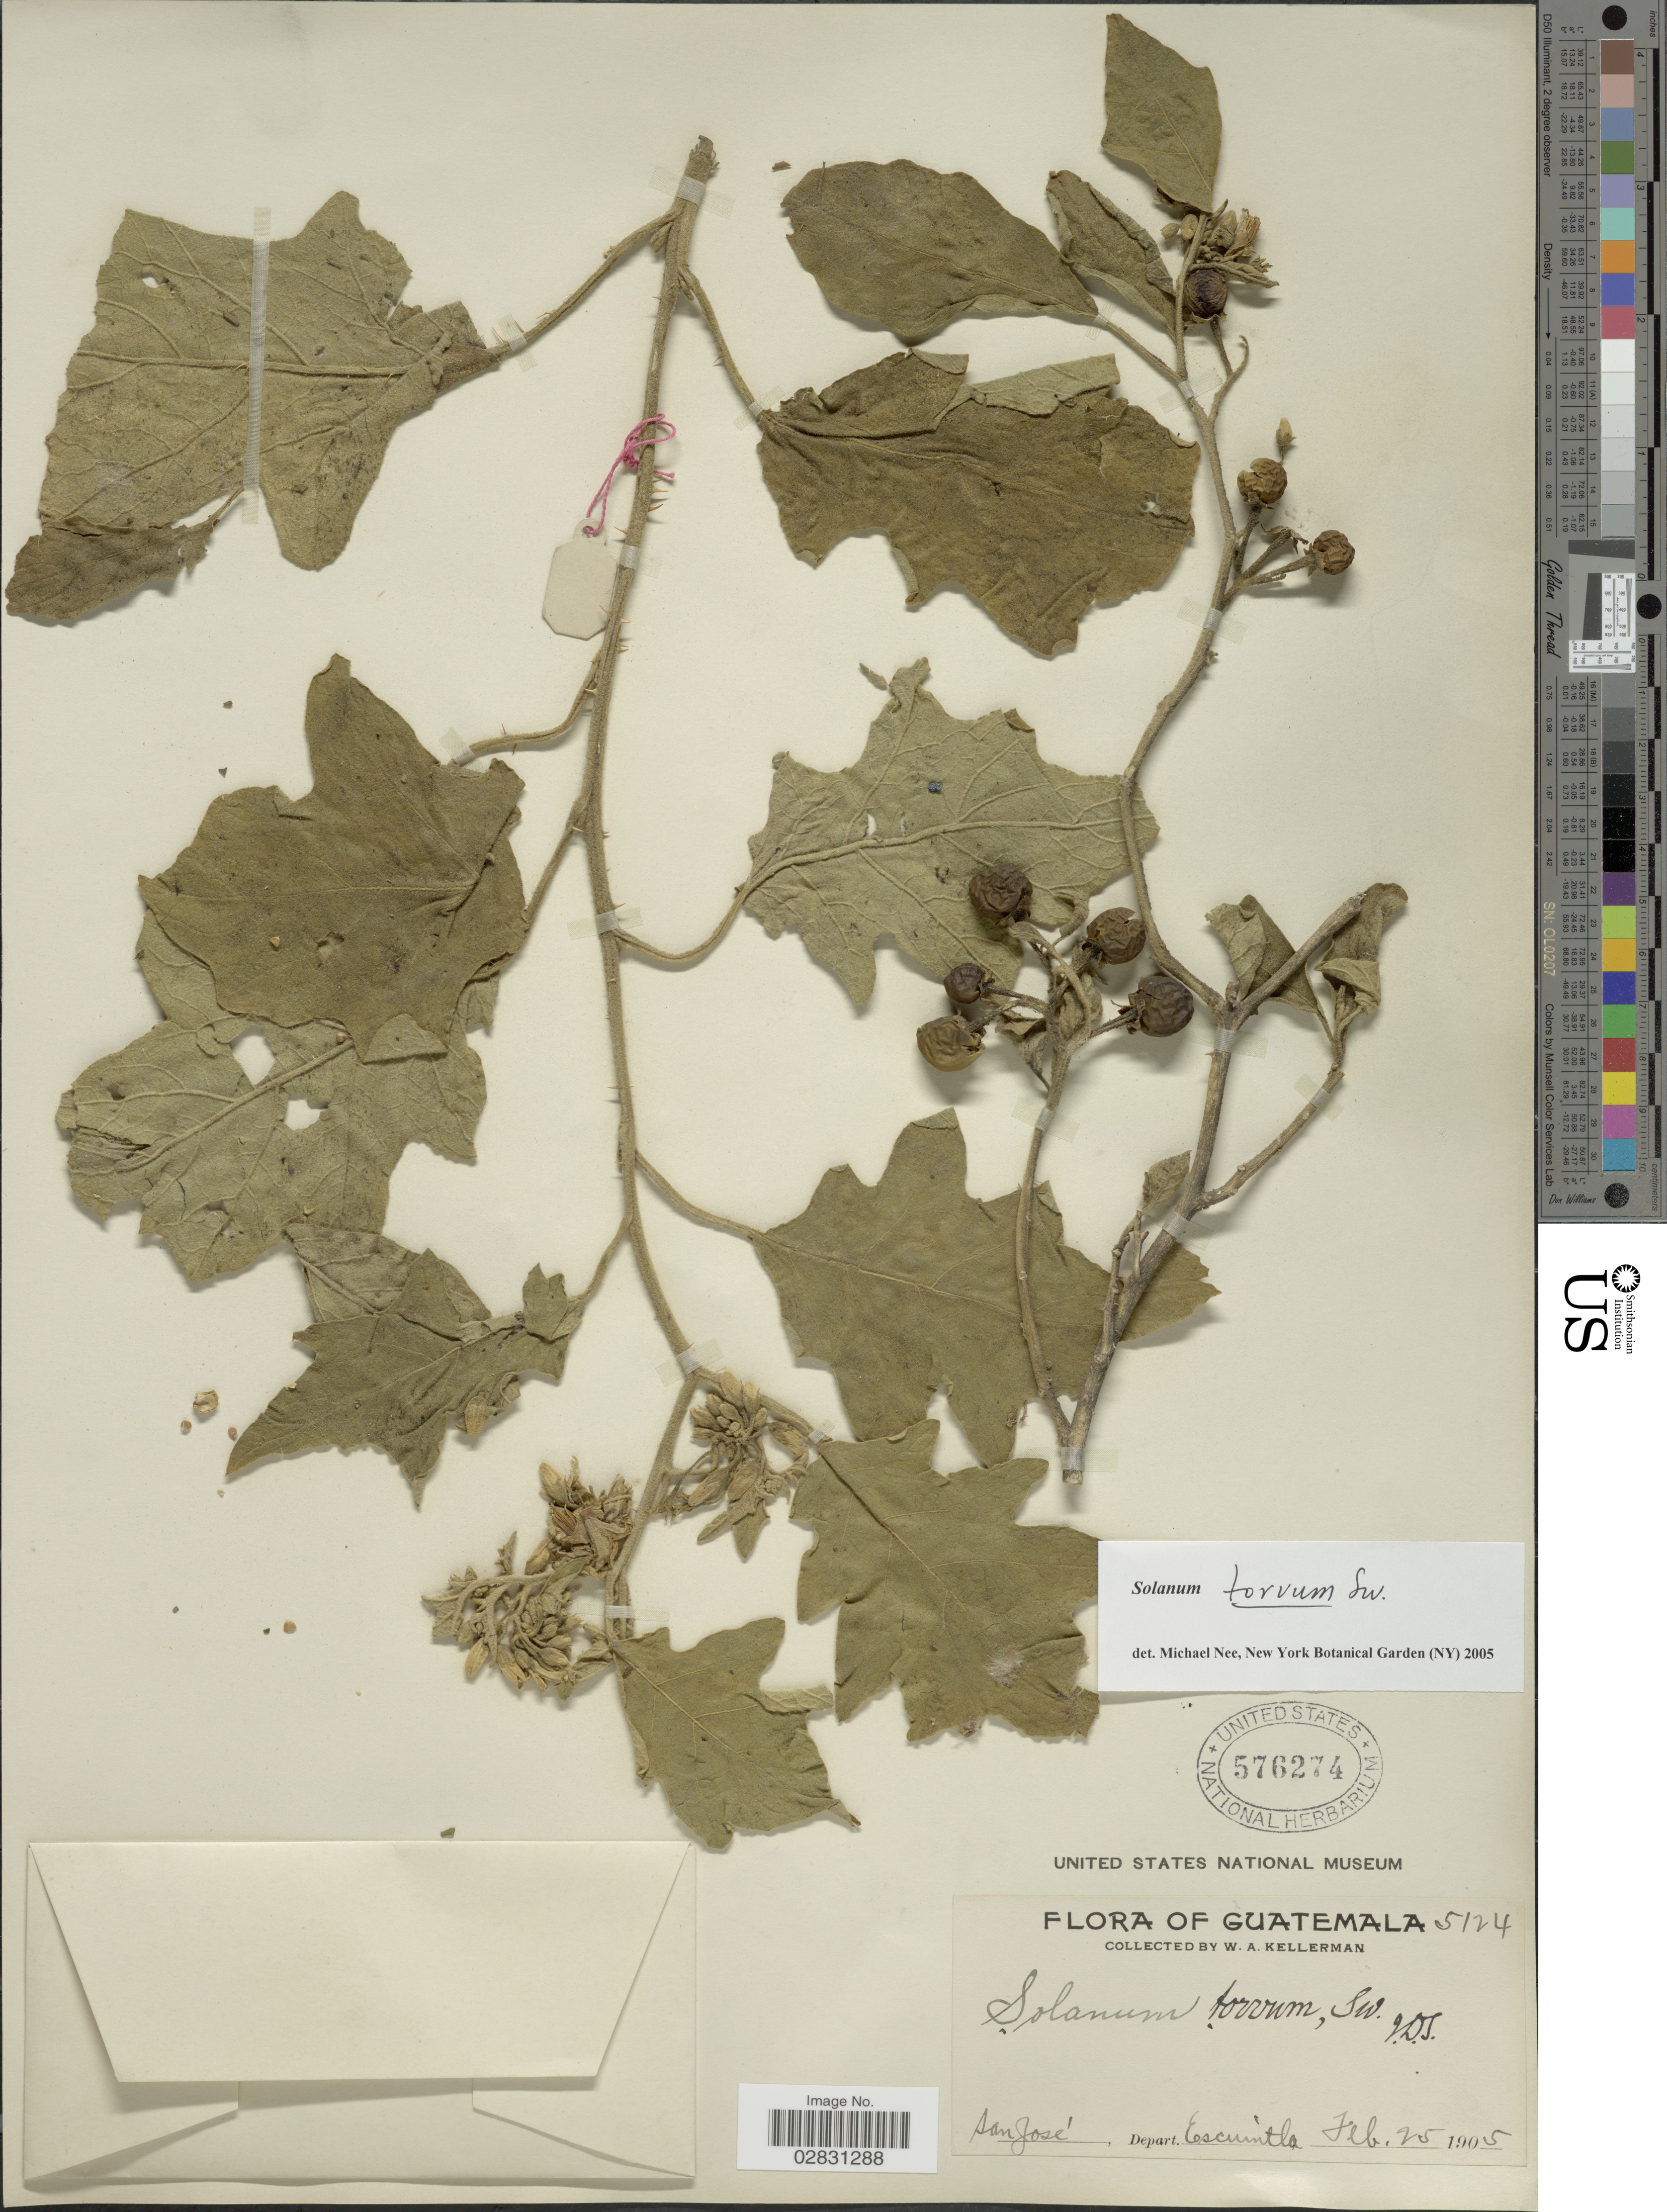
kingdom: Plantae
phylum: Tracheophyta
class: Magnoliopsida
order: Solanales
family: Solanaceae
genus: Solanum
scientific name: Solanum torvum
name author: Sw.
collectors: W. Kellerman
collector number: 5124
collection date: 1905-02-25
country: Guatemala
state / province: Escuintla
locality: San José, Depart. Escuintla.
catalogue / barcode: US 576274